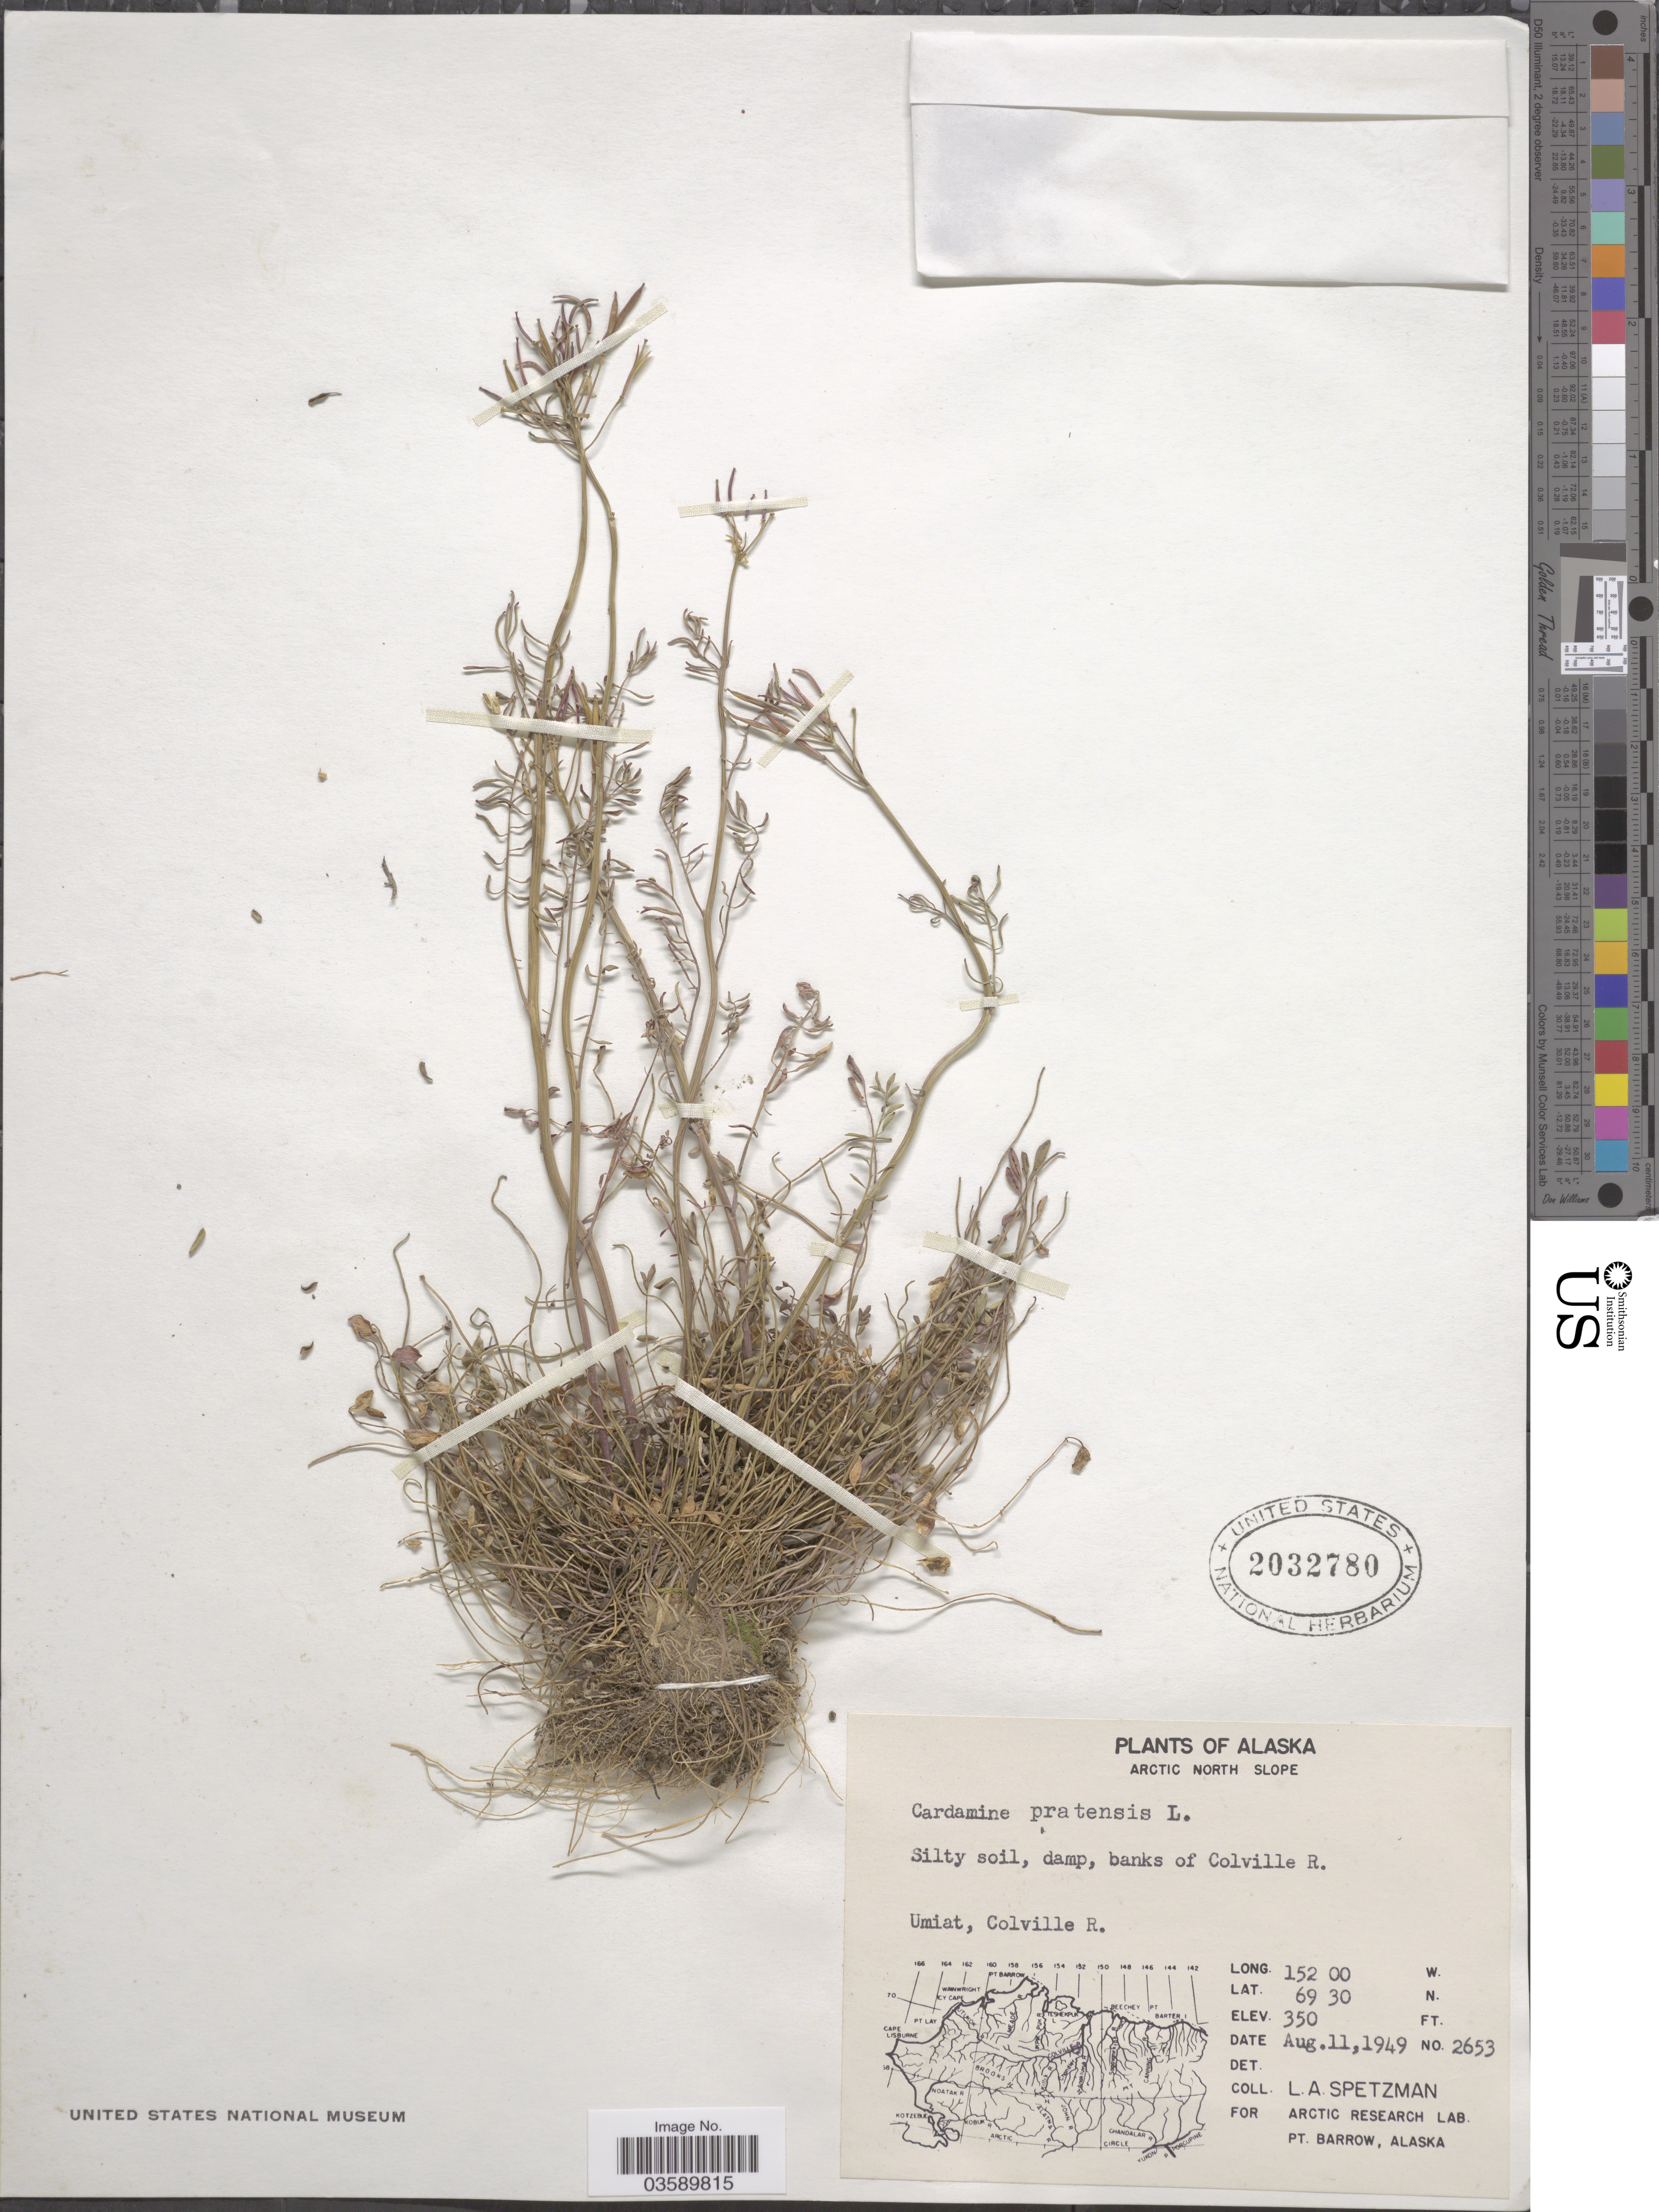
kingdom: Plantae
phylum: Tracheophyta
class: Magnoliopsida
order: Brassicales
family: Brassicaceae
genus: Cardamine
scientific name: Cardamine pratensis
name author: L.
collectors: L. Spetzman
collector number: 2653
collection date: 1949-08-11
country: United States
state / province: Alaska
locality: Arctic North Slope. Umiat, Colville R.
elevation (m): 107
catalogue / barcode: US 2032780